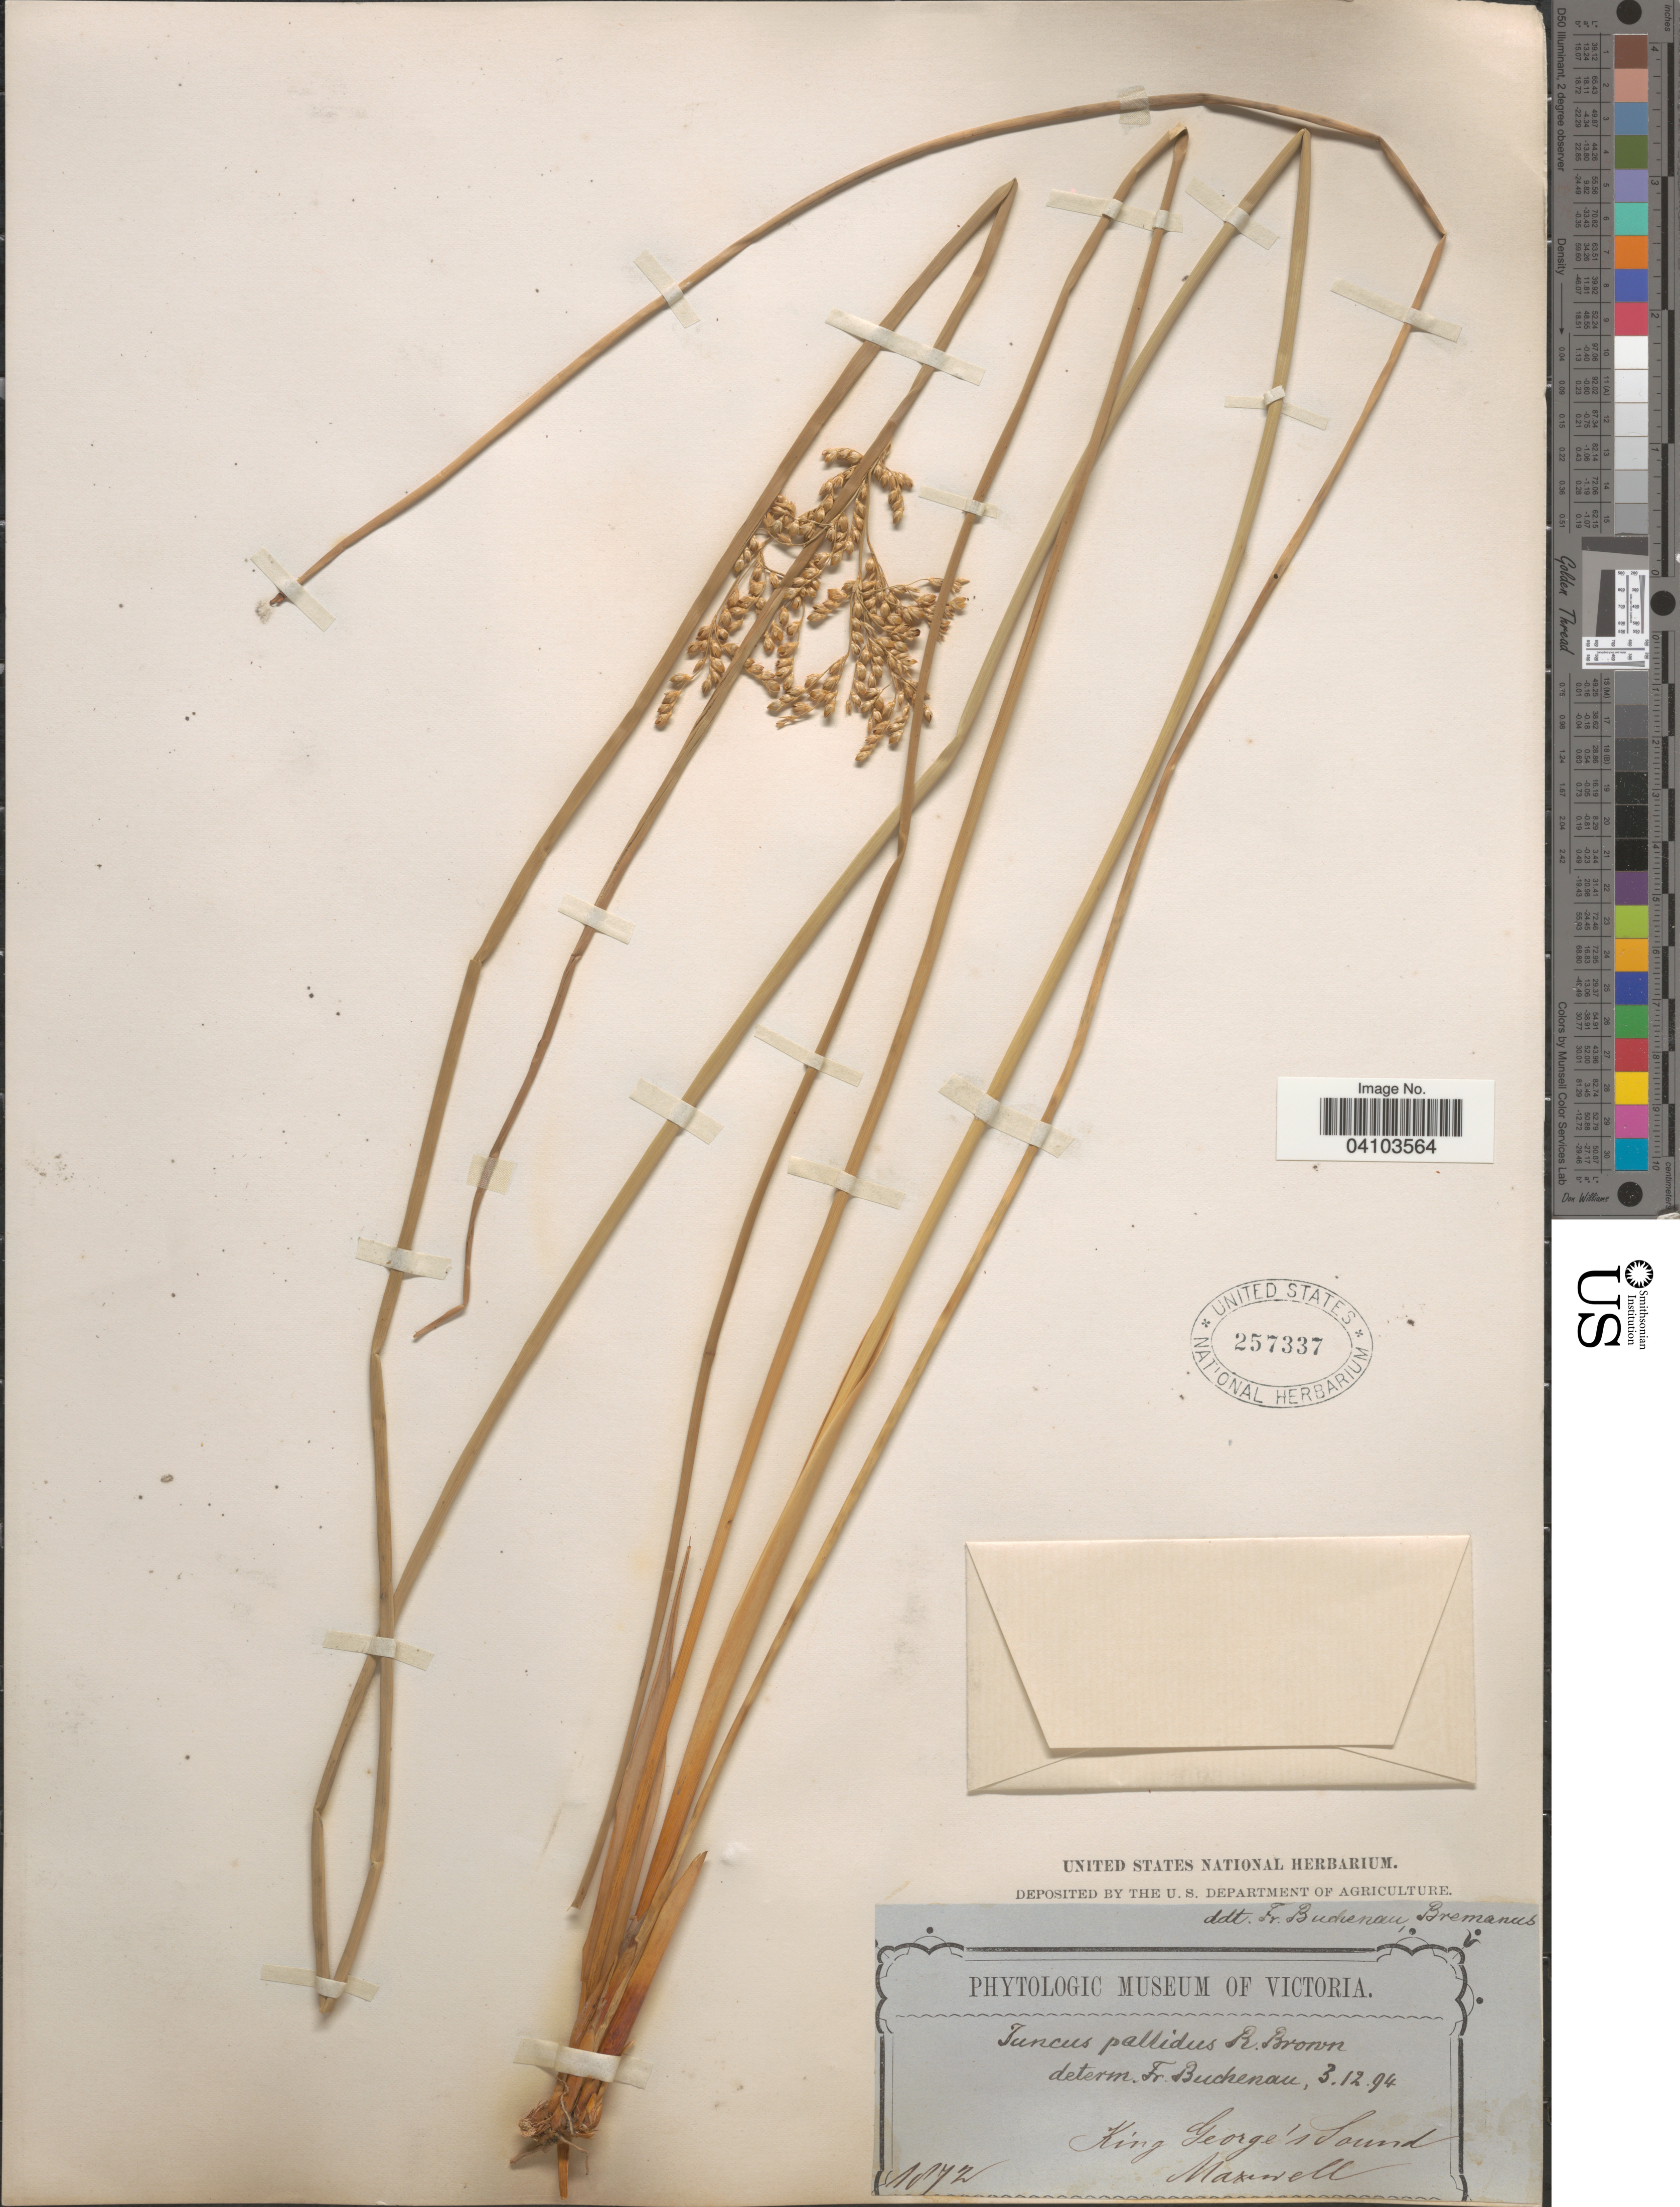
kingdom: Plantae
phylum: Tracheophyta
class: Liliopsida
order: Poales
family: Juncaceae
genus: Juncus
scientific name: Juncus pallidus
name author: R. Br.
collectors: Maxwell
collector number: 872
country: Australia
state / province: Western Australia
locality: King George's Sound.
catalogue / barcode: US 257337